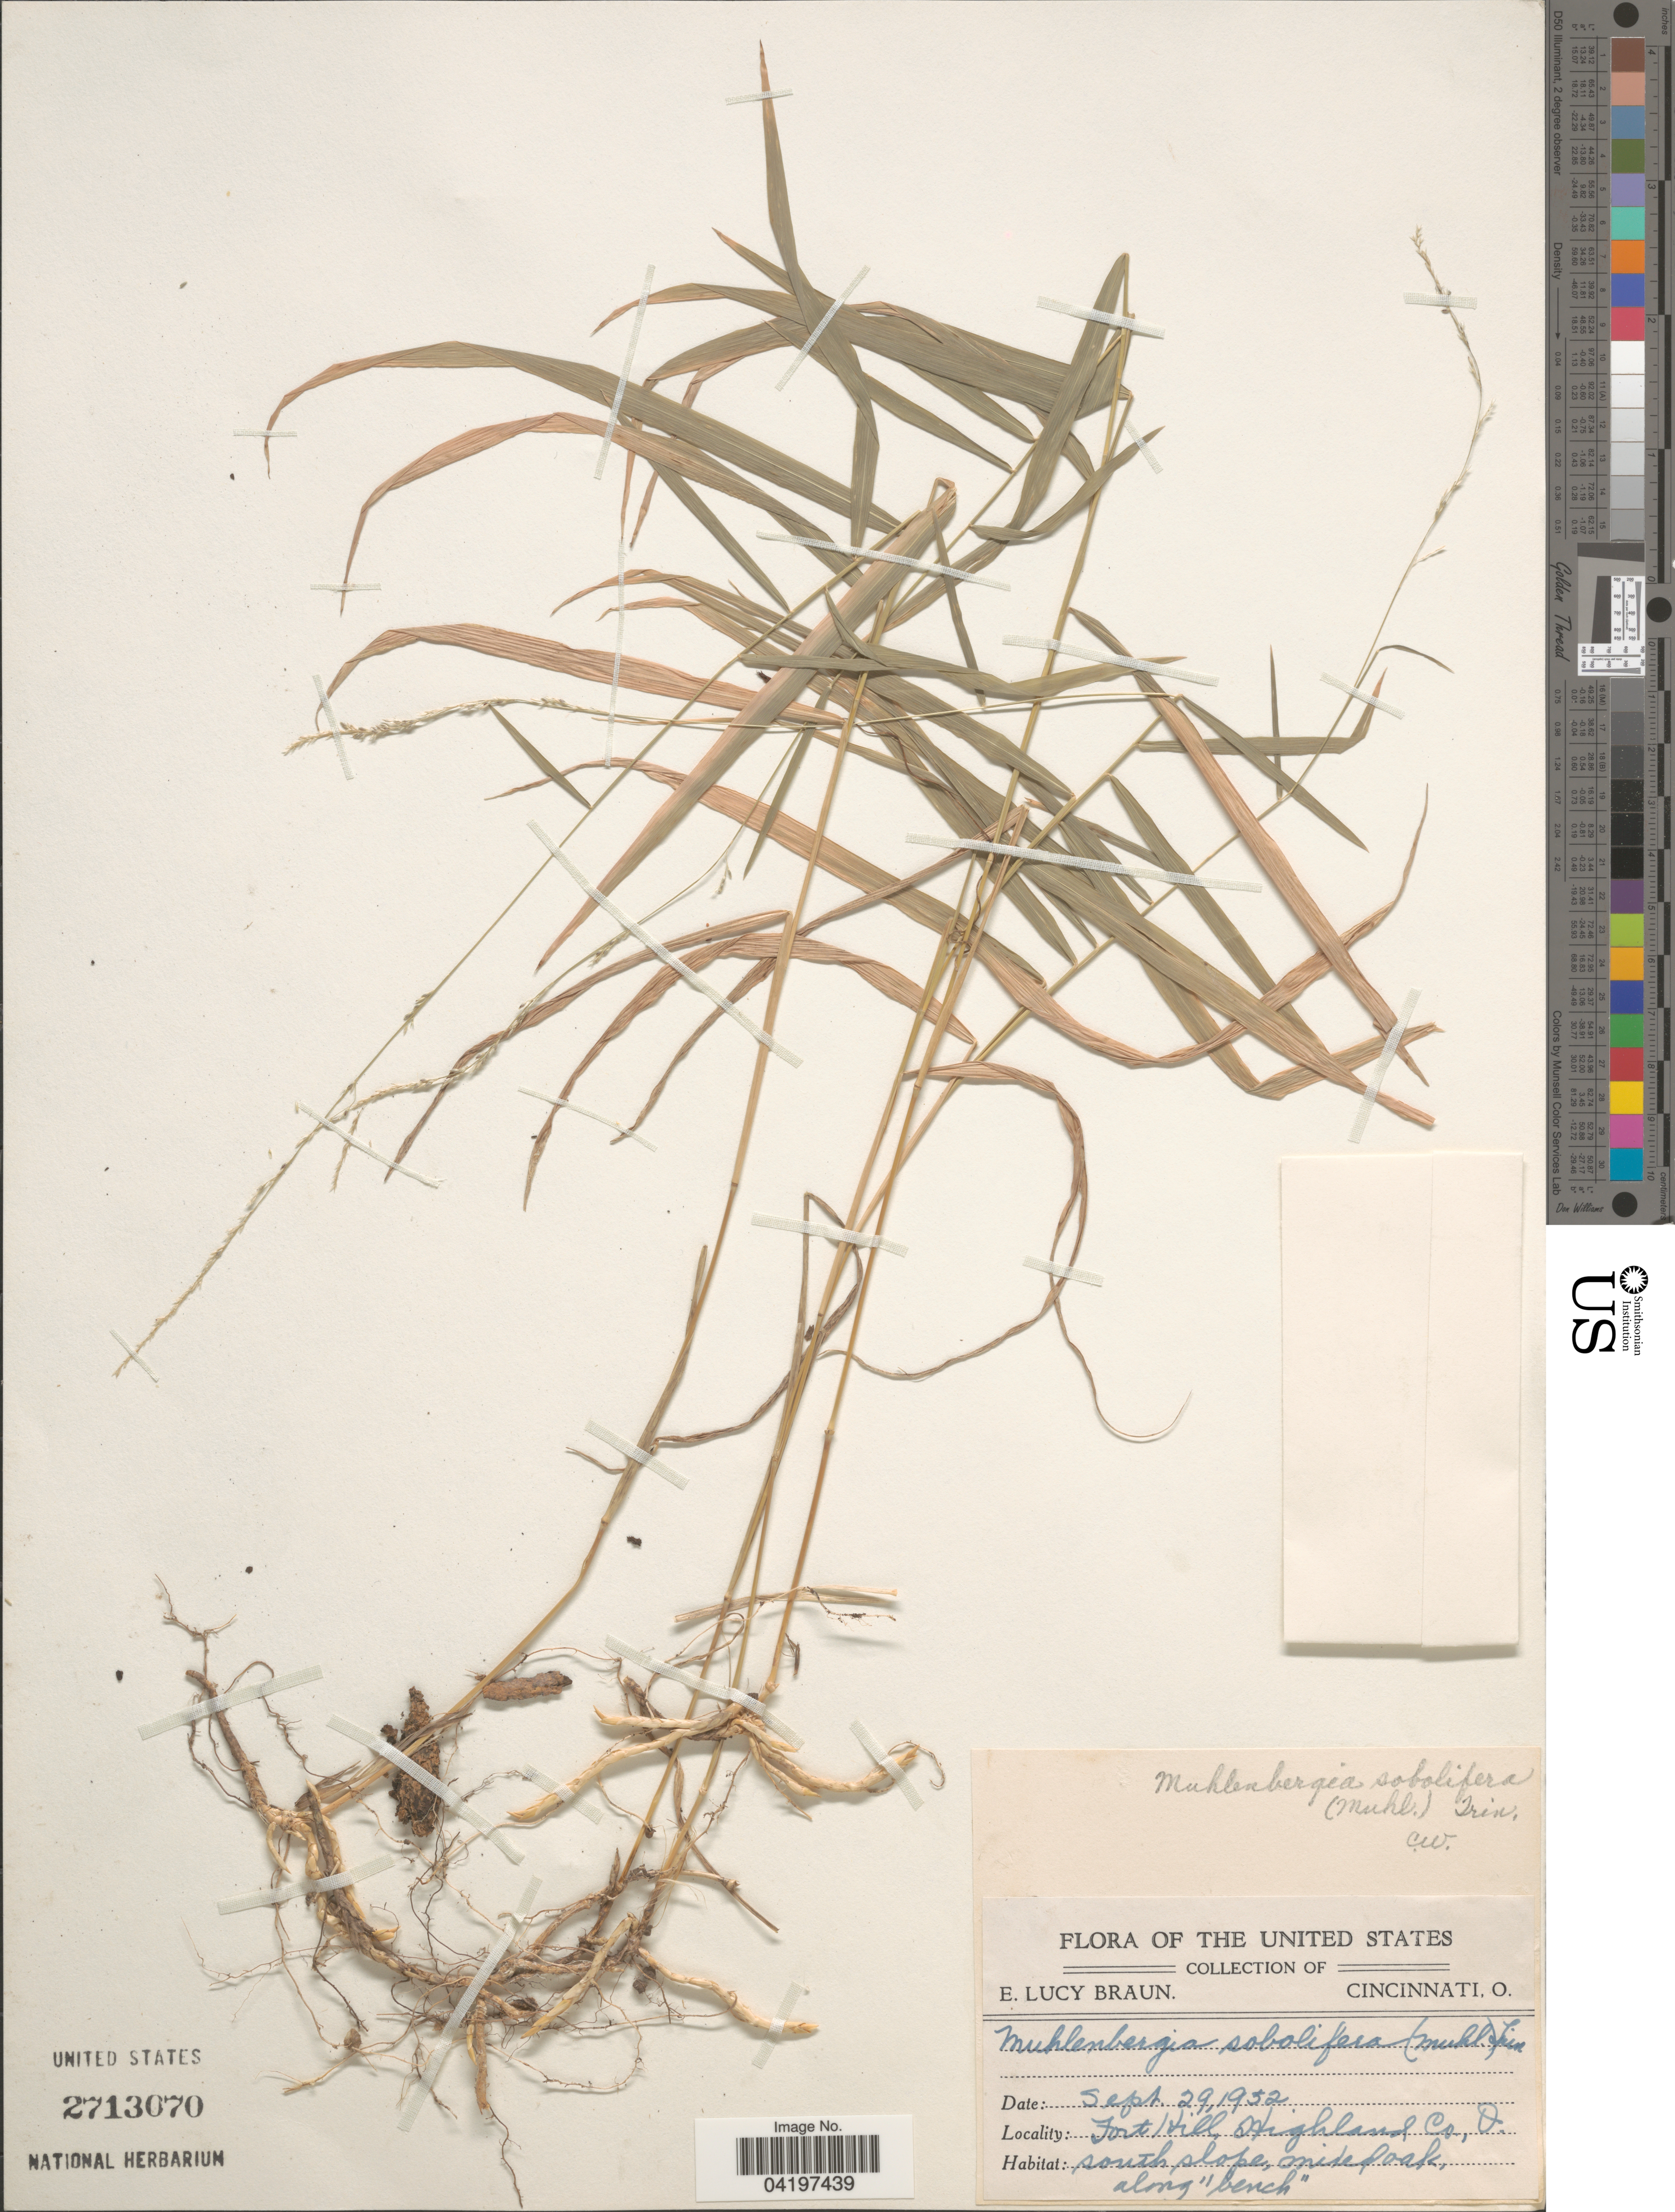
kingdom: Plantae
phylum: Tracheophyta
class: Liliopsida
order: Poales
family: Poaceae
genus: Muhlenbergia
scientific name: Muhlenbergia sobolifera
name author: (Muhl. ex Willd.) Trin.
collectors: E. L. Braun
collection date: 1952-09-29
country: United States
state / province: Ohio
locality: Fort Hill Highland Co. South slope, mixed oak, along "bench".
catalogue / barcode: US 2713070